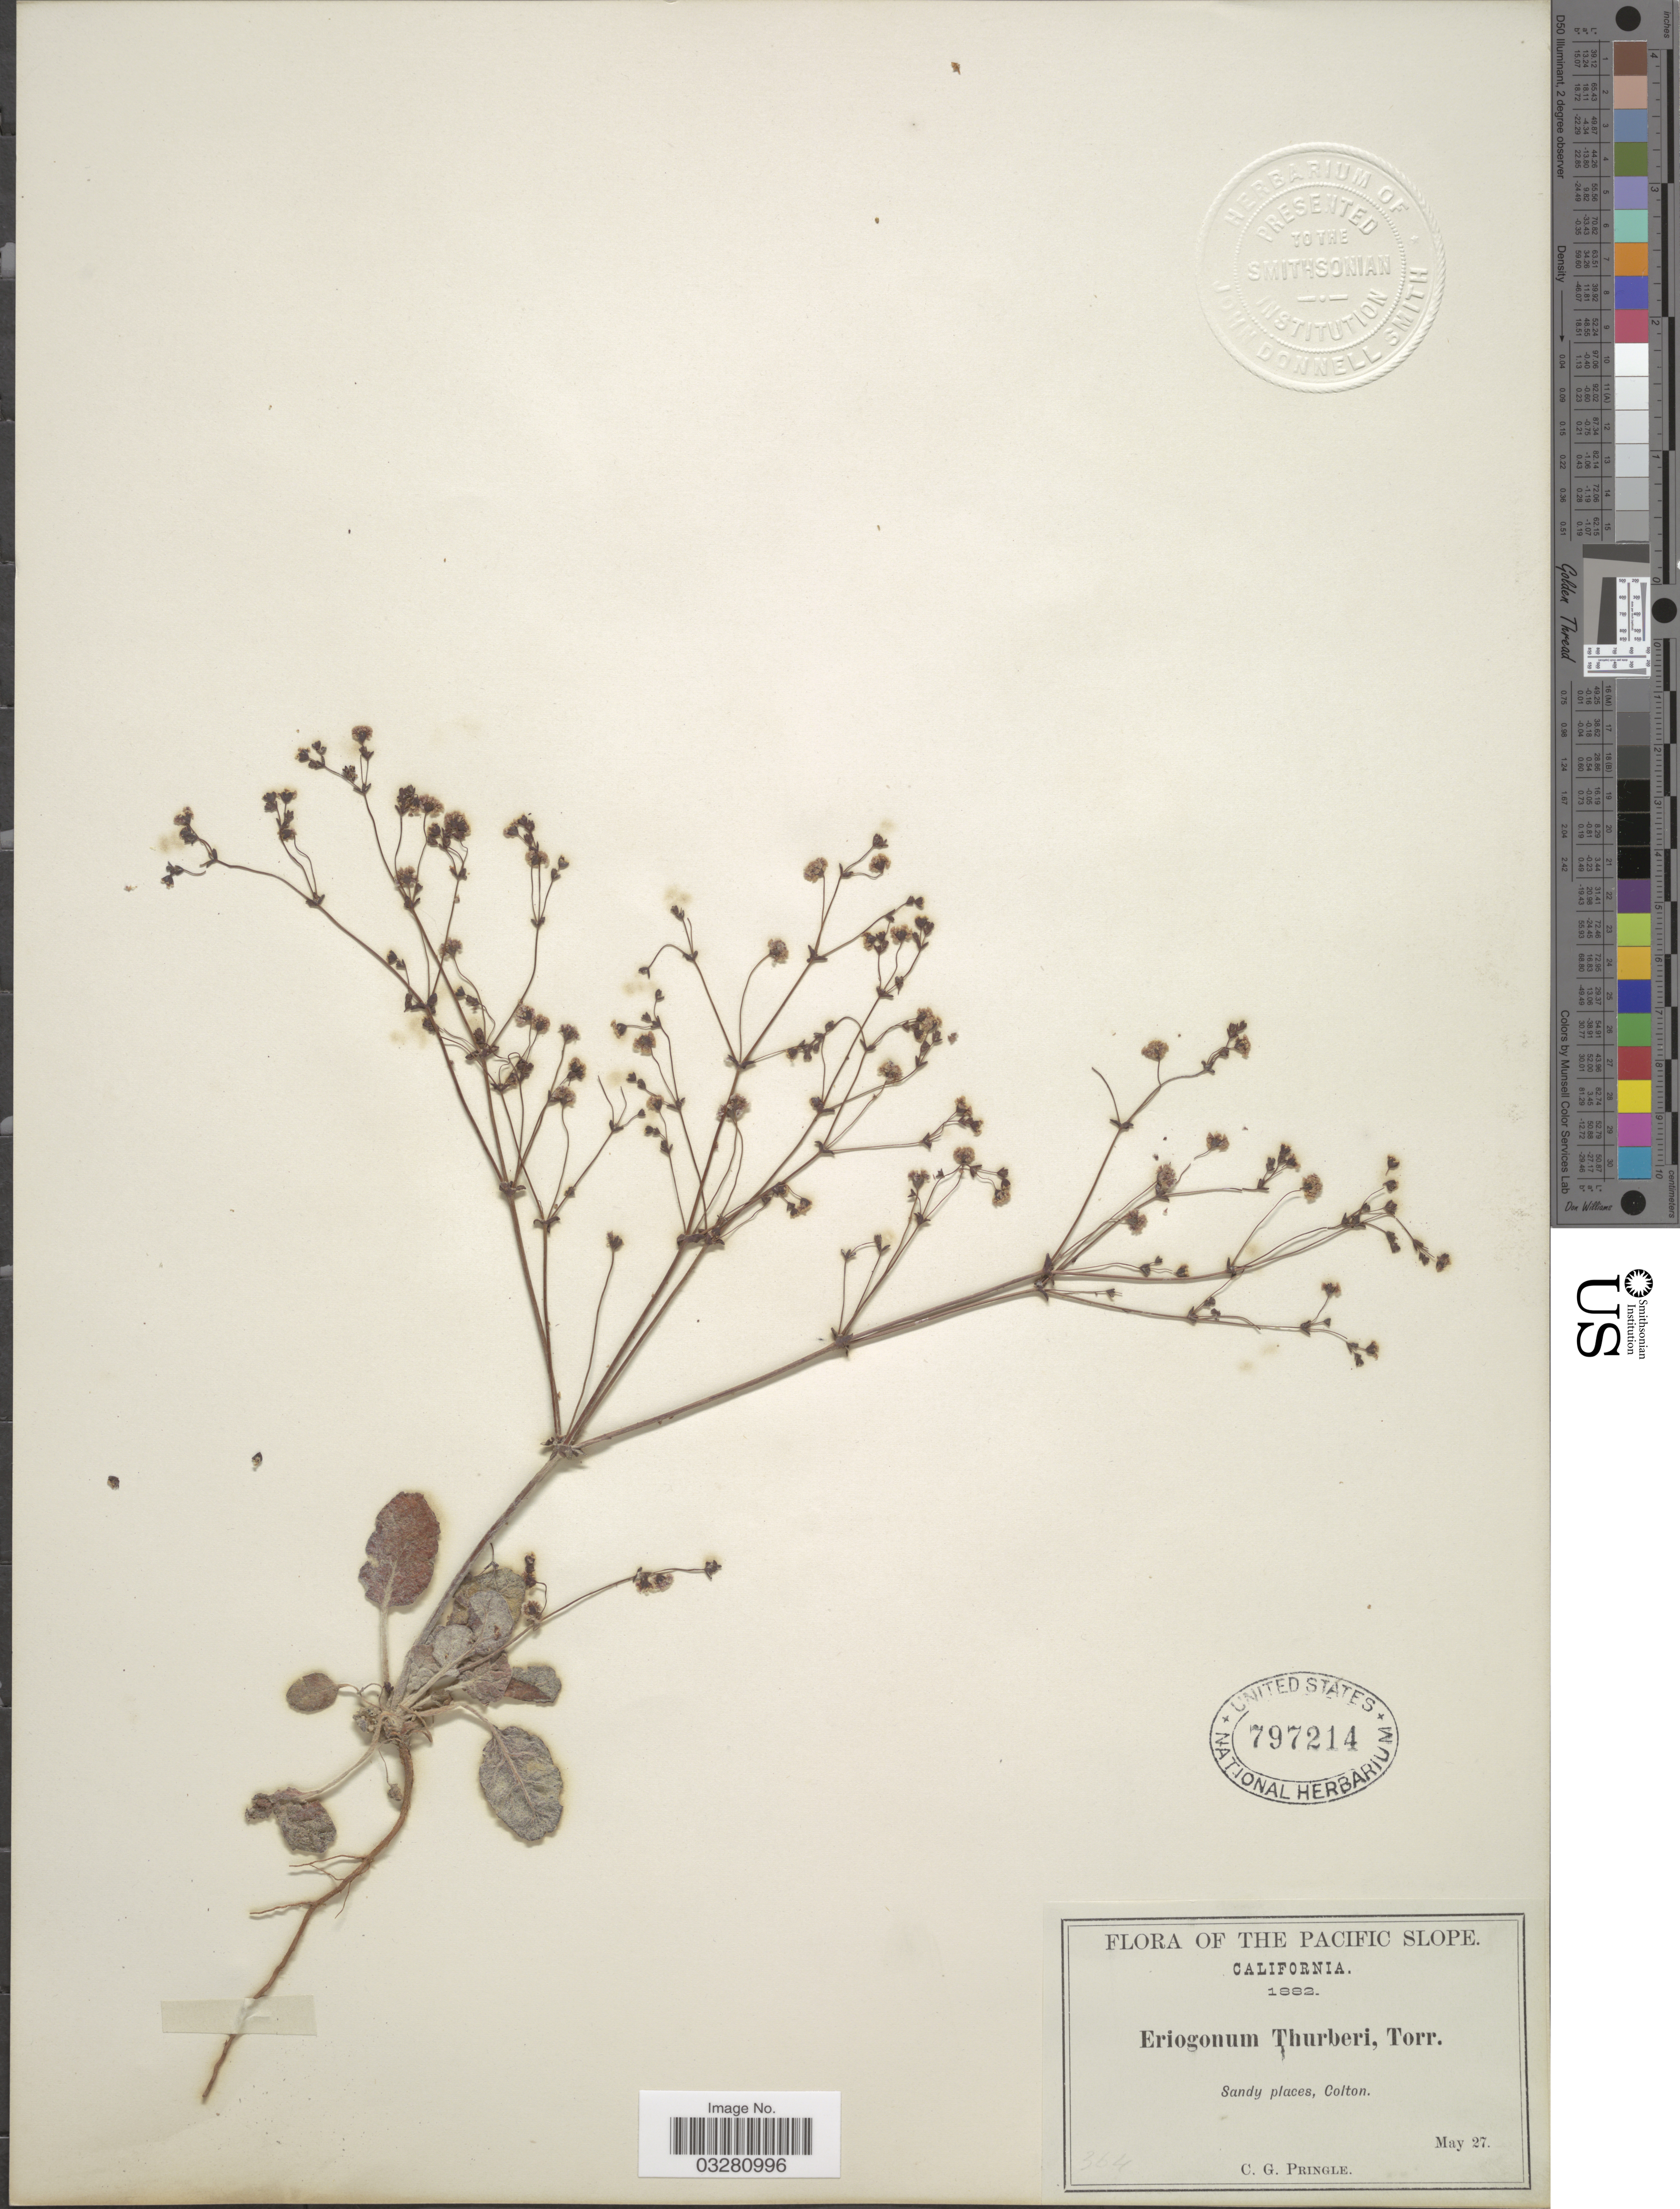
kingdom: Plantae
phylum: Tracheophyta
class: Magnoliopsida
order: Caryophyllales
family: Polygonaceae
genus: Eriogonum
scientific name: Eriogonum thurberi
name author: Torr.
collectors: C. G. Pringle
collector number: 364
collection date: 1882-05-27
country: United States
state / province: California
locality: The Pacific Slope. Colton.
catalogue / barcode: US 797214